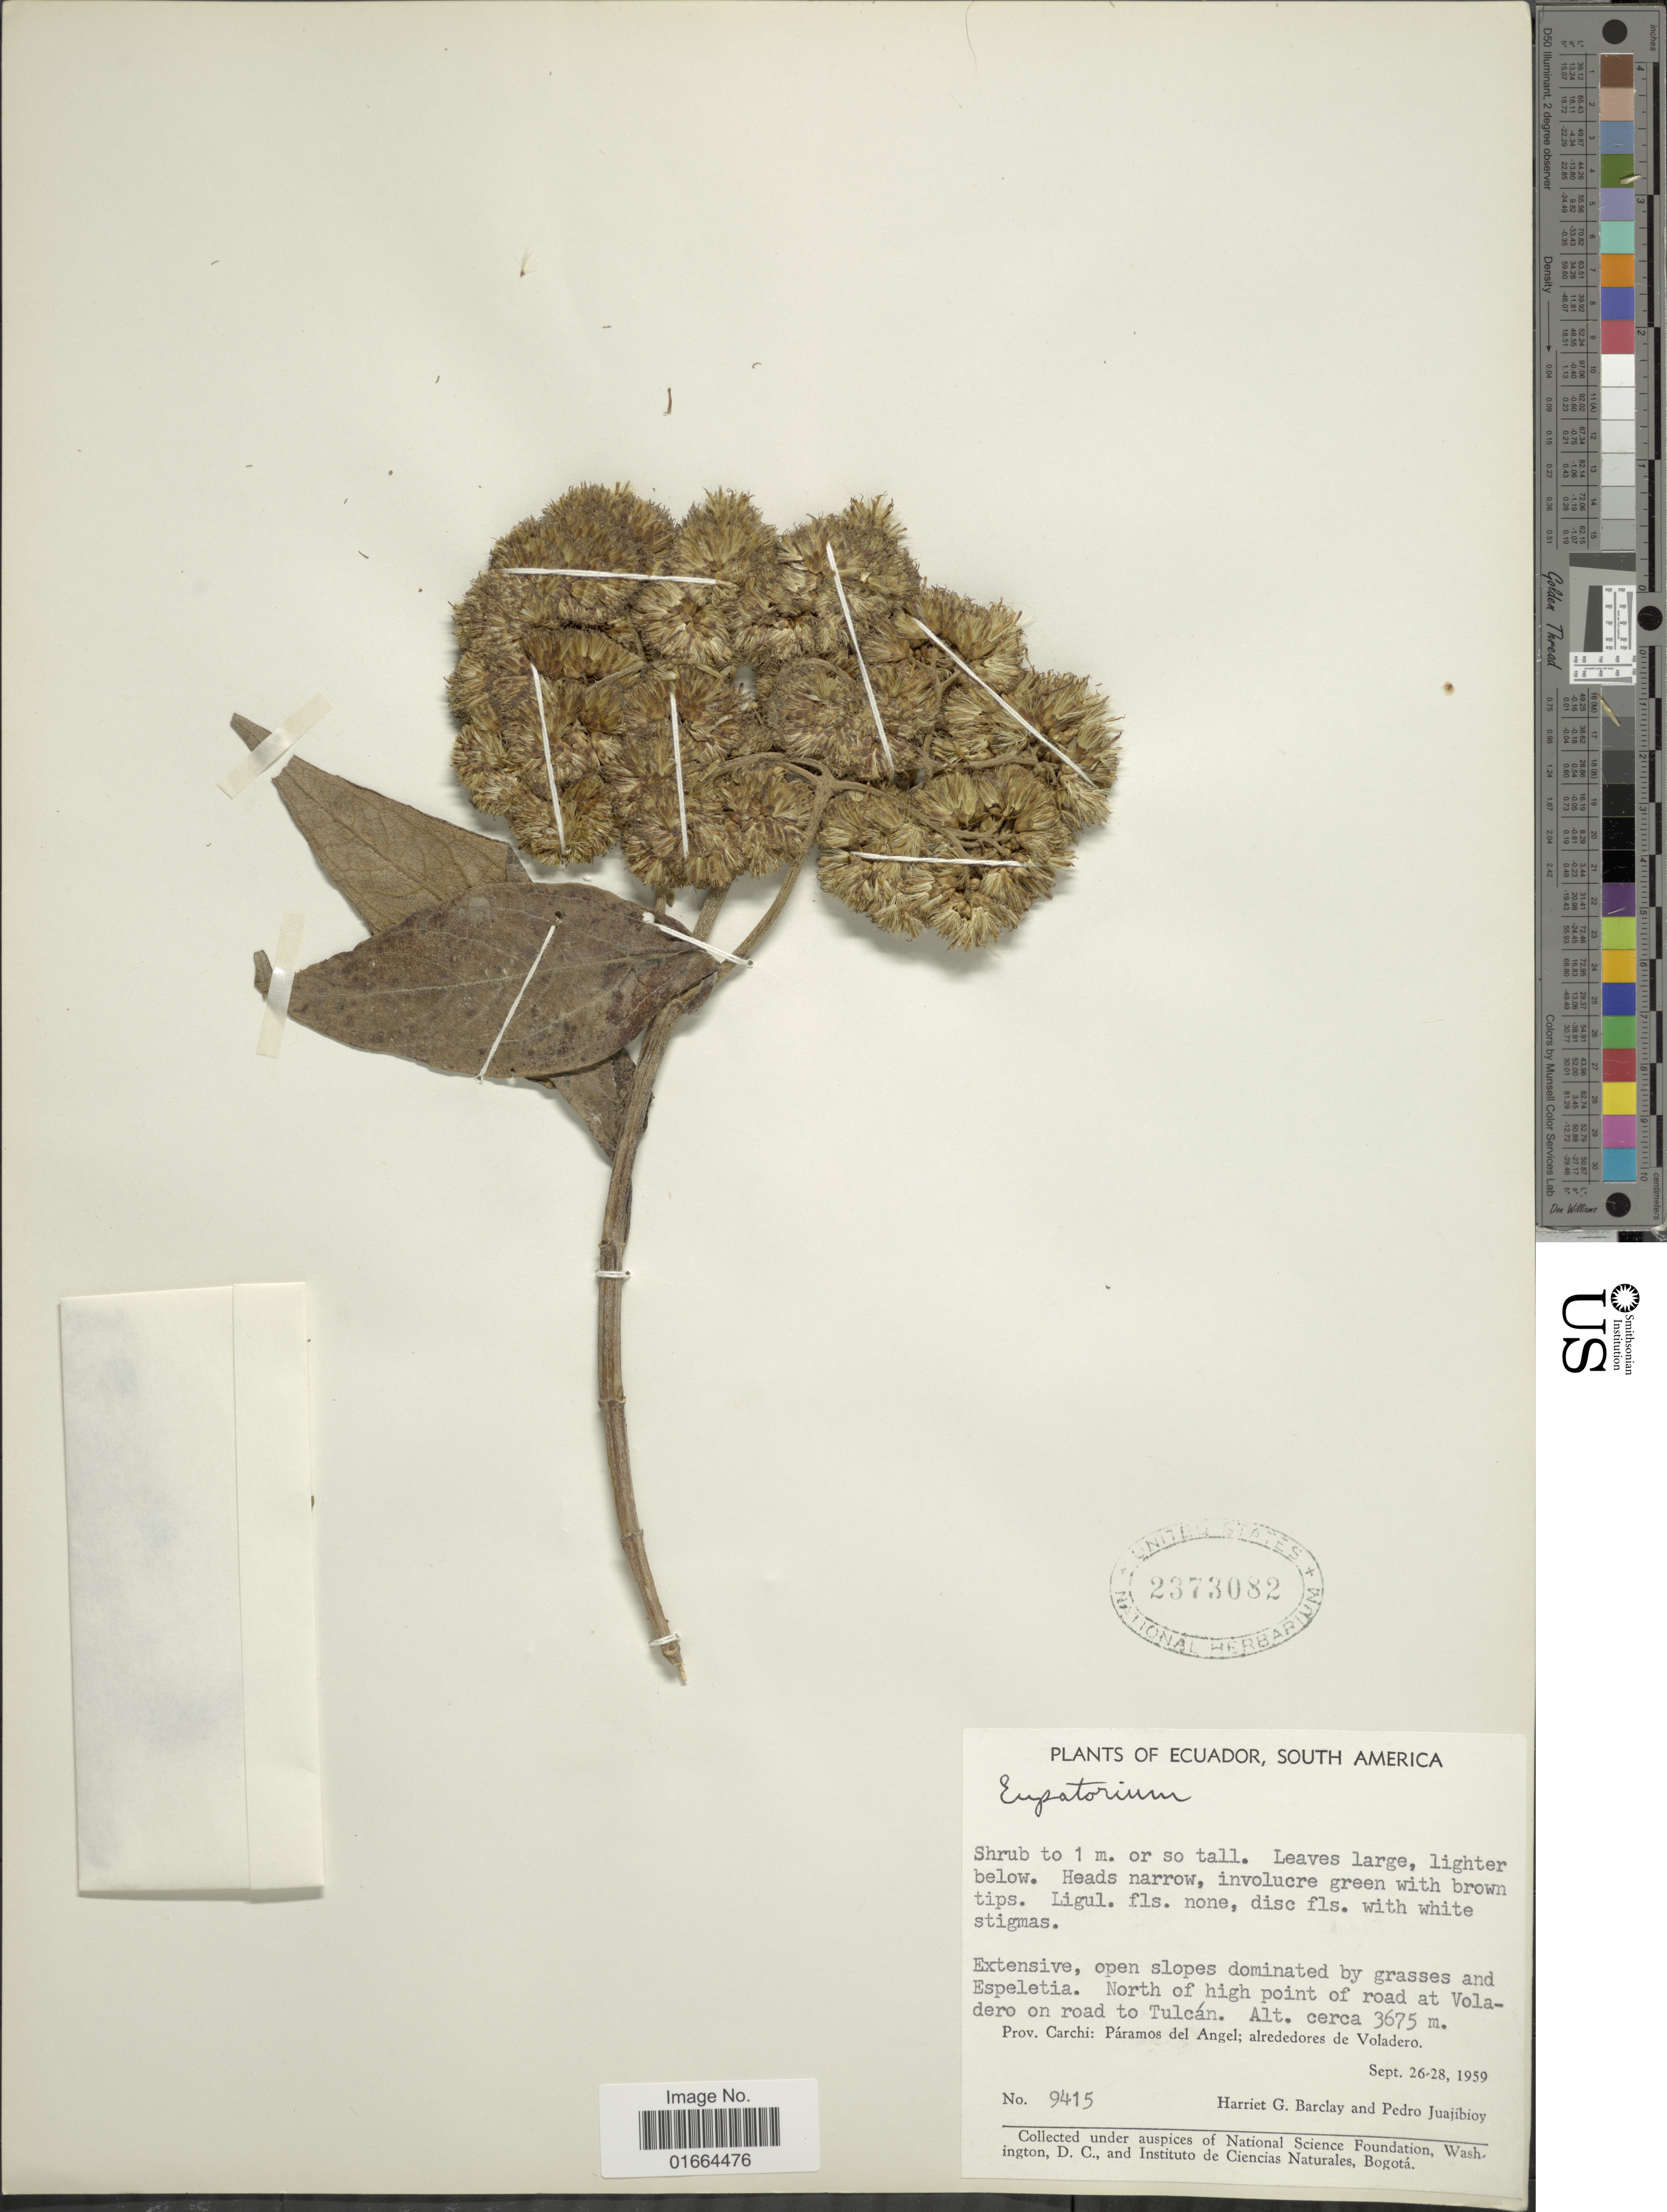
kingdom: Plantae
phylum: Tracheophyta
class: Magnoliopsida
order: Asterales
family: Asteraceae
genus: Grosvenoria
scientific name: Grosvenoria rimbachii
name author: (B.L. Rob.) R.M. King & H. Rob.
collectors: H. G. Barclay & P. Juajibioy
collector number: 9415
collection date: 1959-09-26/1959-09-28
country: Ecuador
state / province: Carchi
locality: North of high point of road to at Volader on road to Tulcan, Prov. Carchi: Paramos del Angel; alrededores de Voladero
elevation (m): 3675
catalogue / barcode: US 2373082